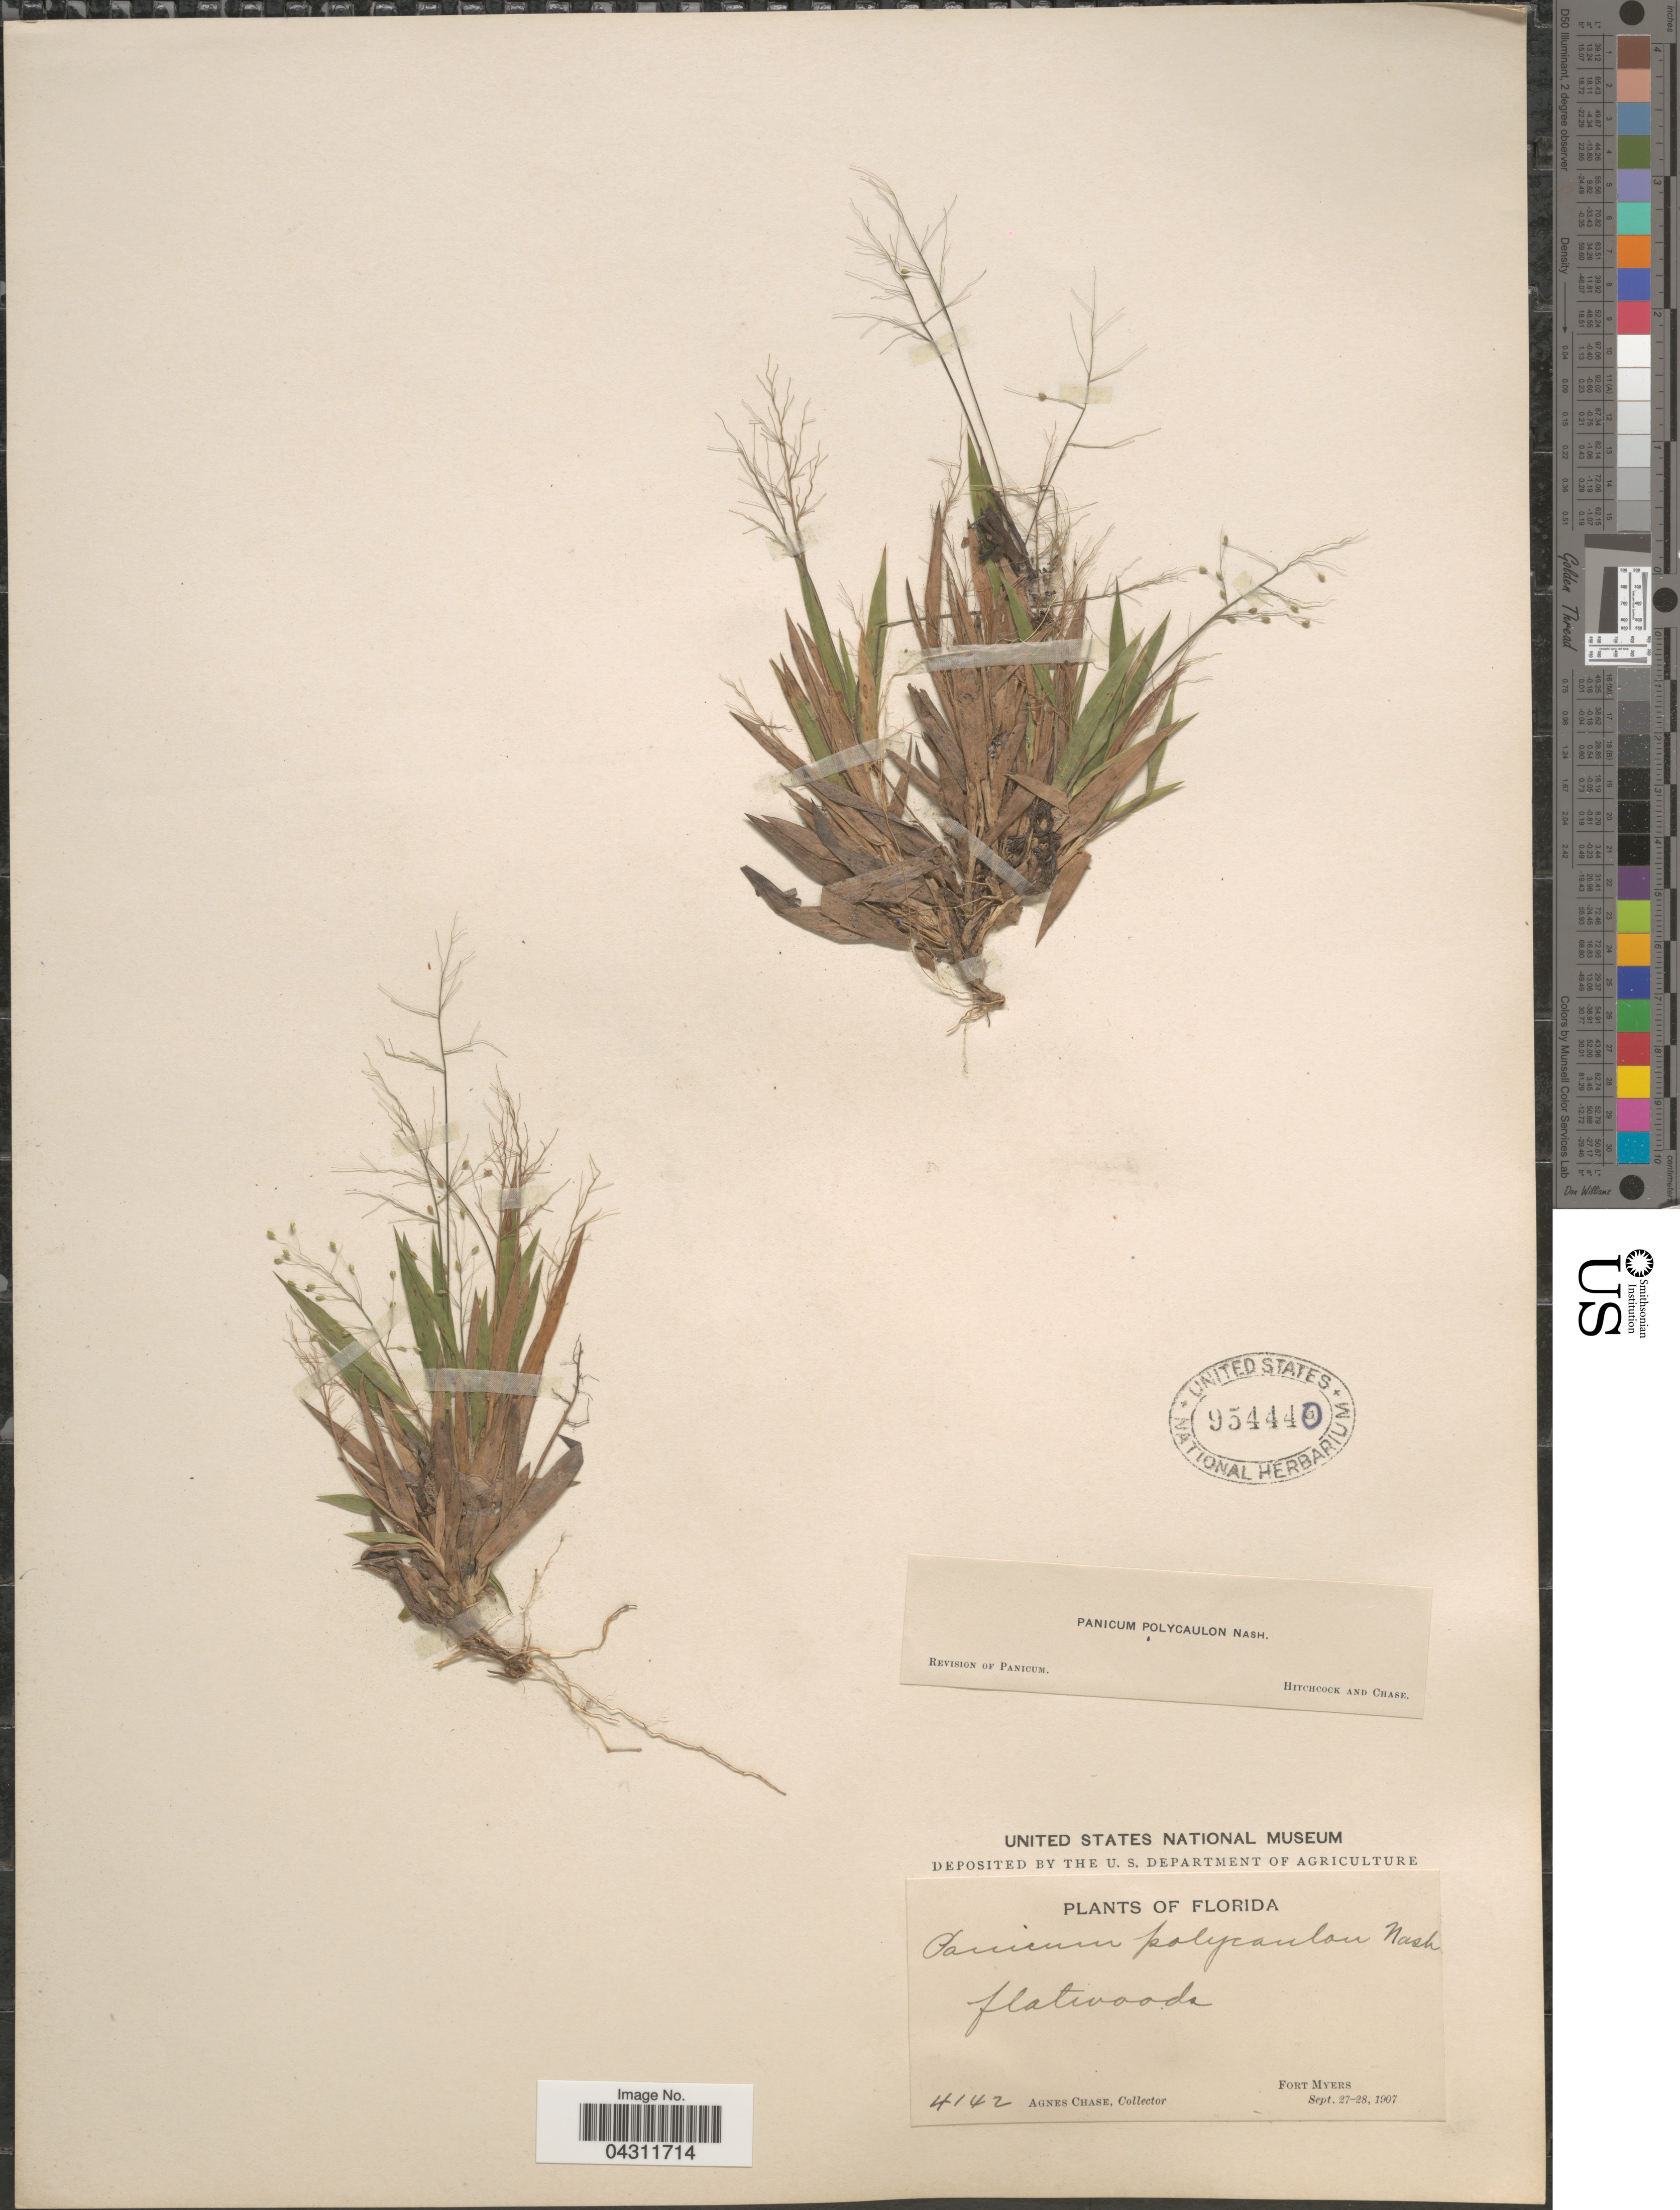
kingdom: Plantae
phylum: Tracheophyta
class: Liliopsida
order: Poales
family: Poaceae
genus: Dichanthelium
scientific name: Dichanthelium strigosum var. glabrescens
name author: (Griseb.) Freckmann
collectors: A. Chase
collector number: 4142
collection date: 1907-09-27/1907-09-28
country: United States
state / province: Florida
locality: Flatwoods. Fort Myers.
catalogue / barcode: US 954440